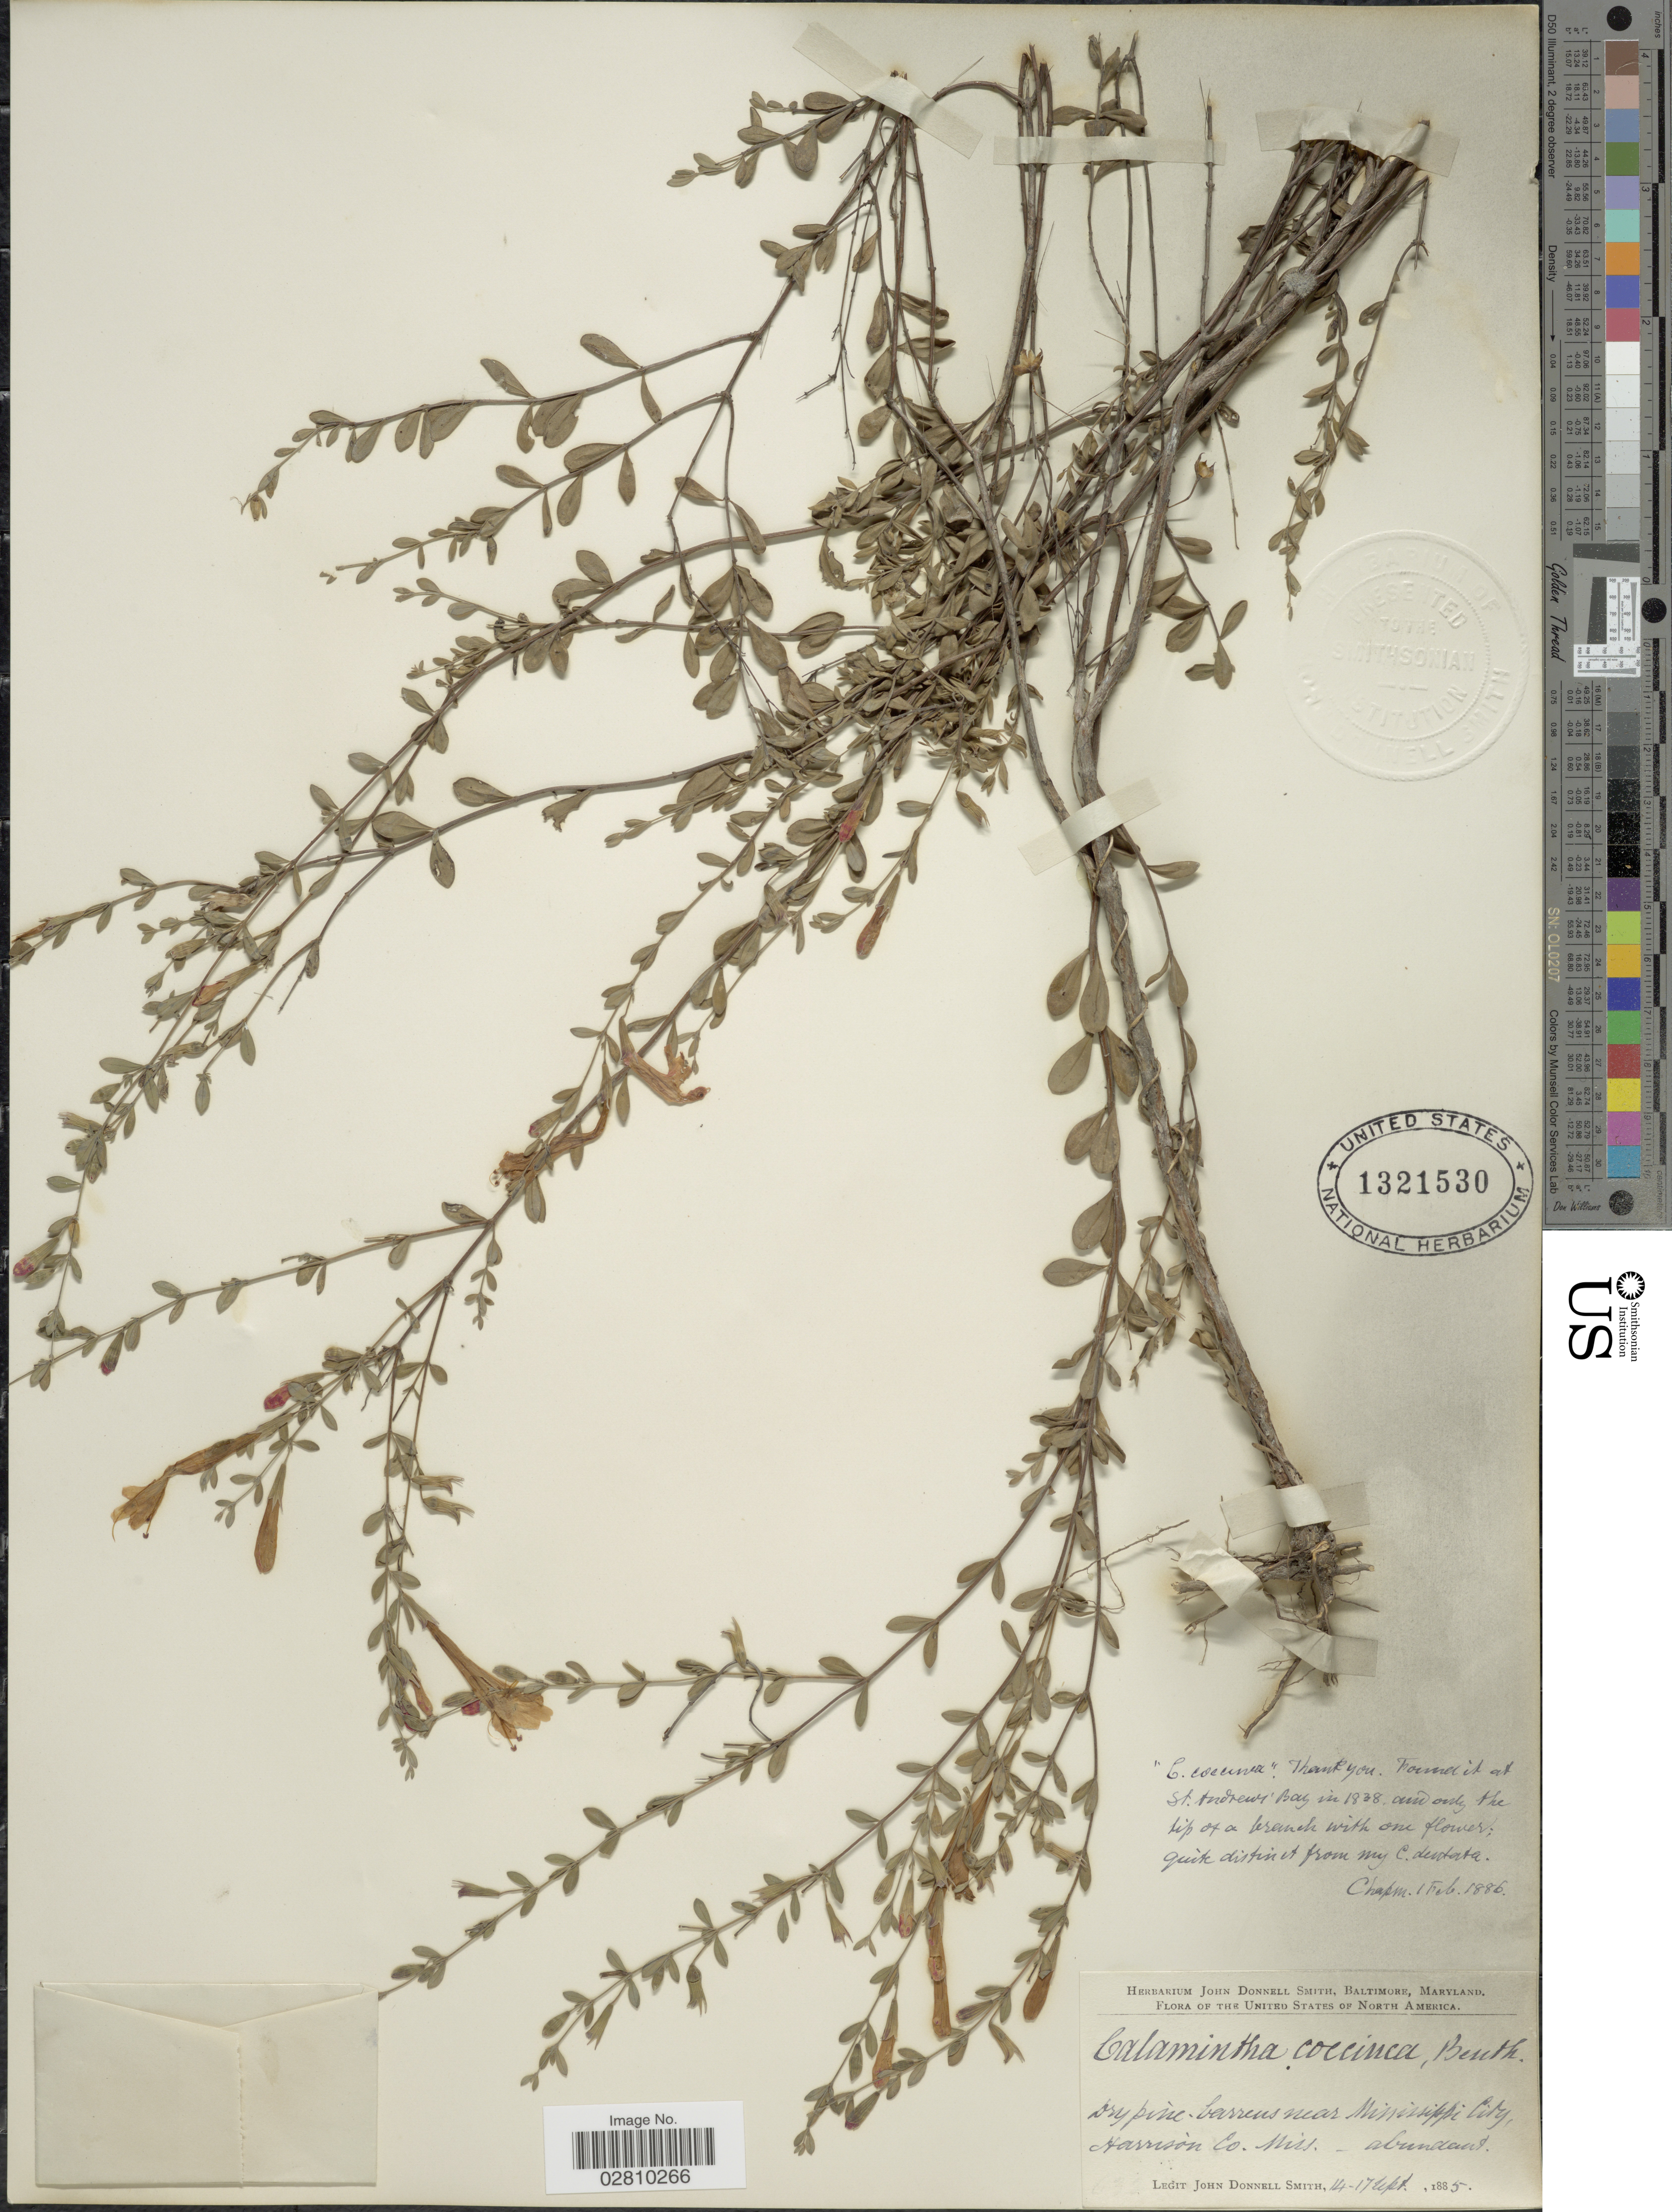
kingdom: Plantae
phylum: Tracheophyta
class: Magnoliopsida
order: Lamiales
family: Lamiaceae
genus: Clinopodium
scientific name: Clinopodium coccineum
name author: (Nutt. ex Hook.) Kuntze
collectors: J. Donnell Smith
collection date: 1885-09-14/1885-09-17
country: United States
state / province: Mississippi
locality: Dry pine-barrens near Mississippi City, Harrison Co. Miss.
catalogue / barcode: US 1321530